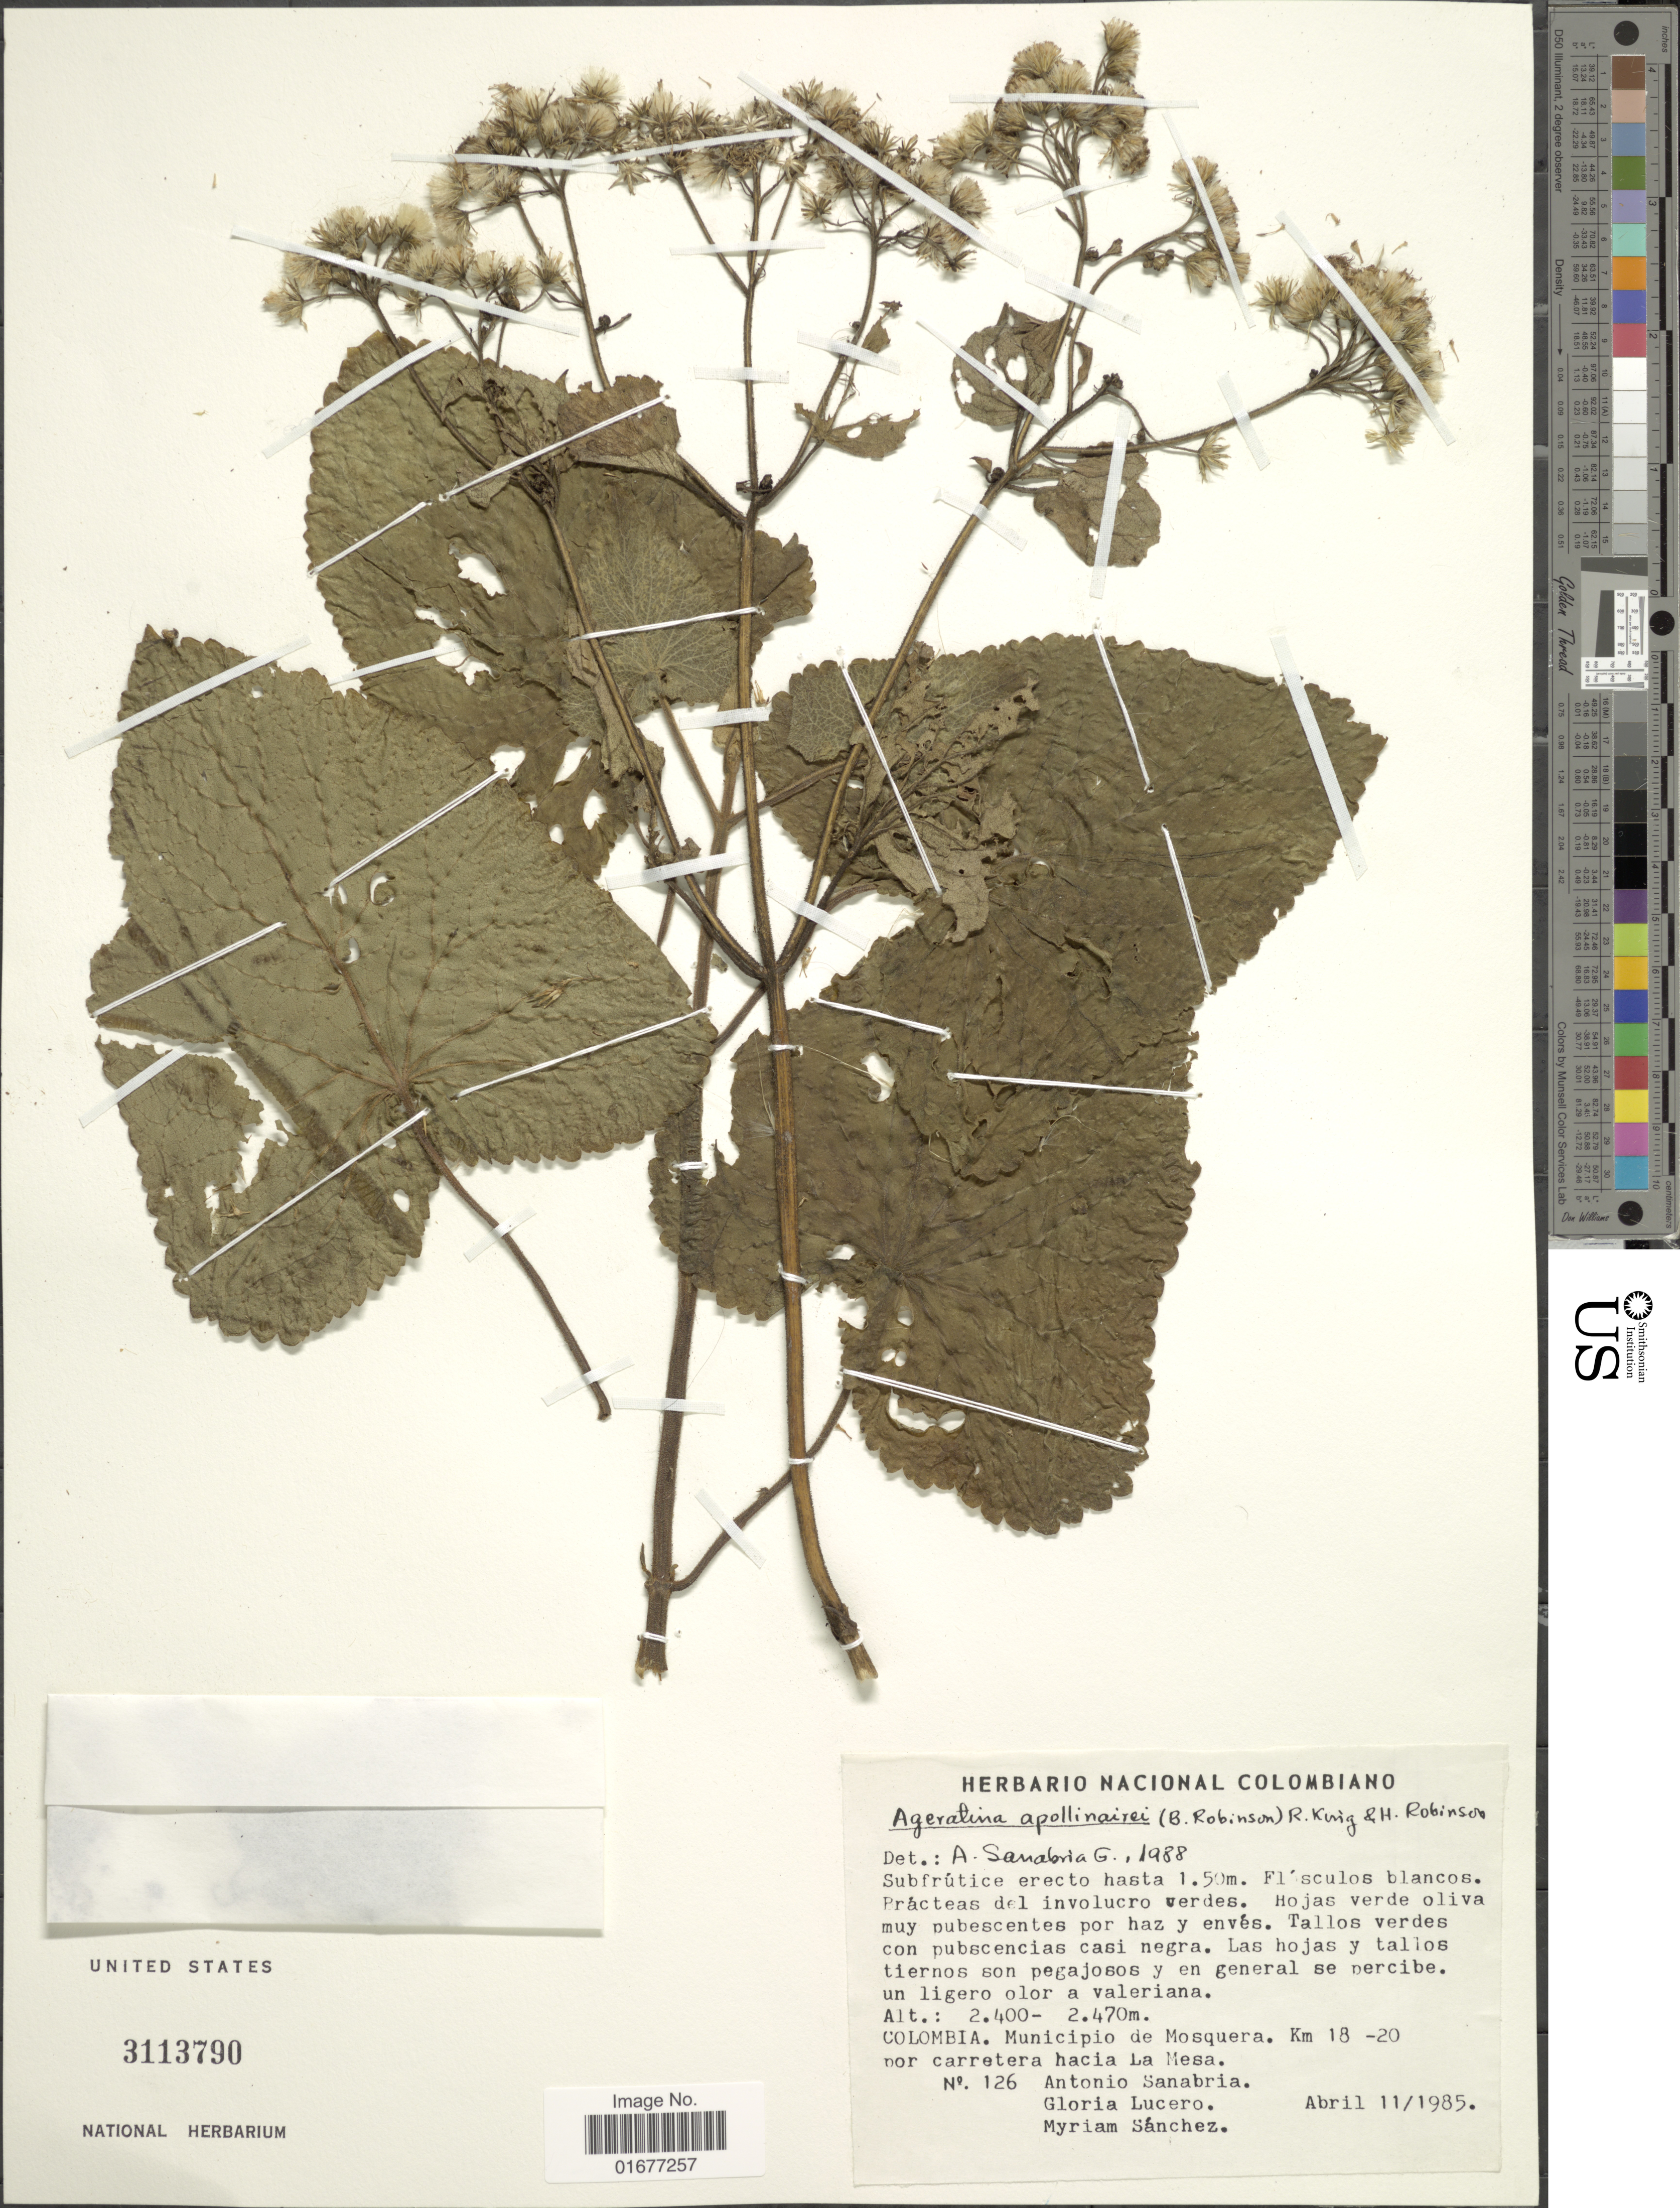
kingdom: Plantae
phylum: Tracheophyta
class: Magnoliopsida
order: Asterales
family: Asteraceae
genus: Ageratina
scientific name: Ageratina apollinairei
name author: (B.L. Rob.) R.M. King & H. Rob.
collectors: A. Sanabria G., G. Lucero & M. Sánchez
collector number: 126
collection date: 1985-04-11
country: Colombia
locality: Municipio de Mosquera, Km 18 -20 nor carretera hacia La Mesa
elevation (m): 2400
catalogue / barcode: US 3113790